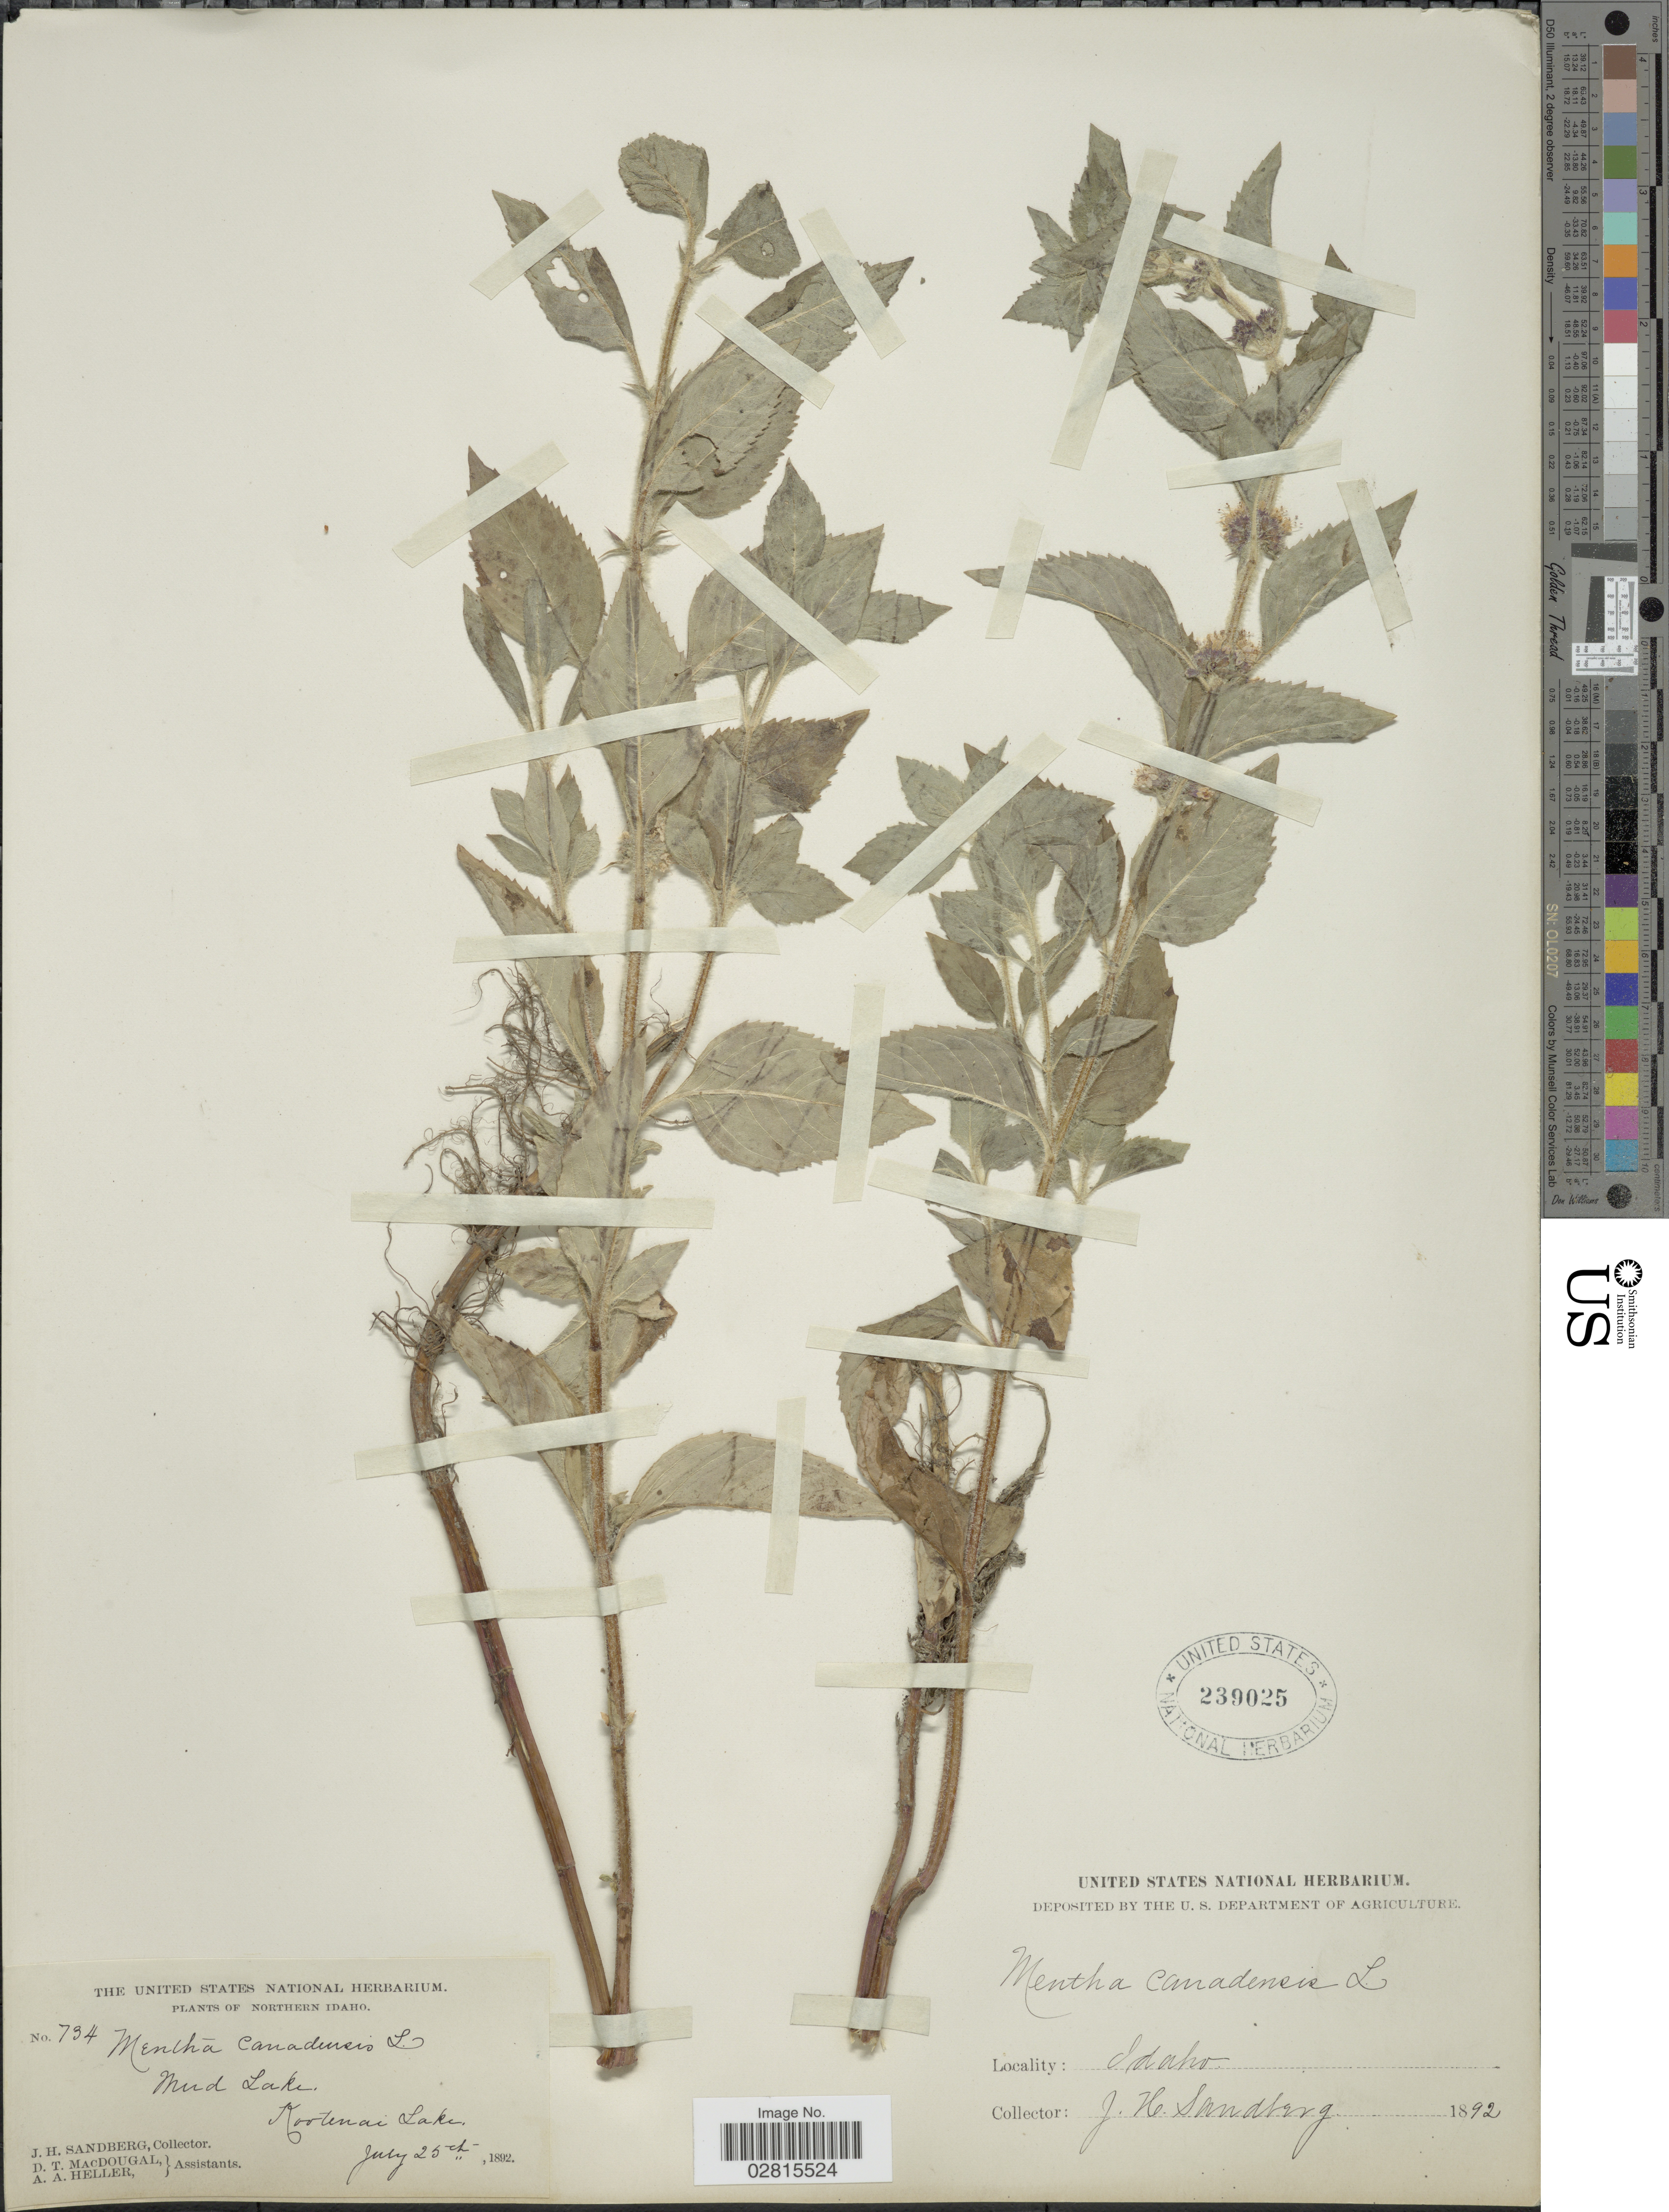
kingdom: Plantae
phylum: Tracheophyta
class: Magnoliopsida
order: Lamiales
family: Lamiaceae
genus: Mentha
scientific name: Mentha lanata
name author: Gand.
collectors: J. H. Sandberg, D. T. MacDougal & A. A. Heller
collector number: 734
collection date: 1892-07-25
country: United States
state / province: Idaho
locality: Northern Idaho, Mud Lake, Kootenai Lake.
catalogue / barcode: US 239025